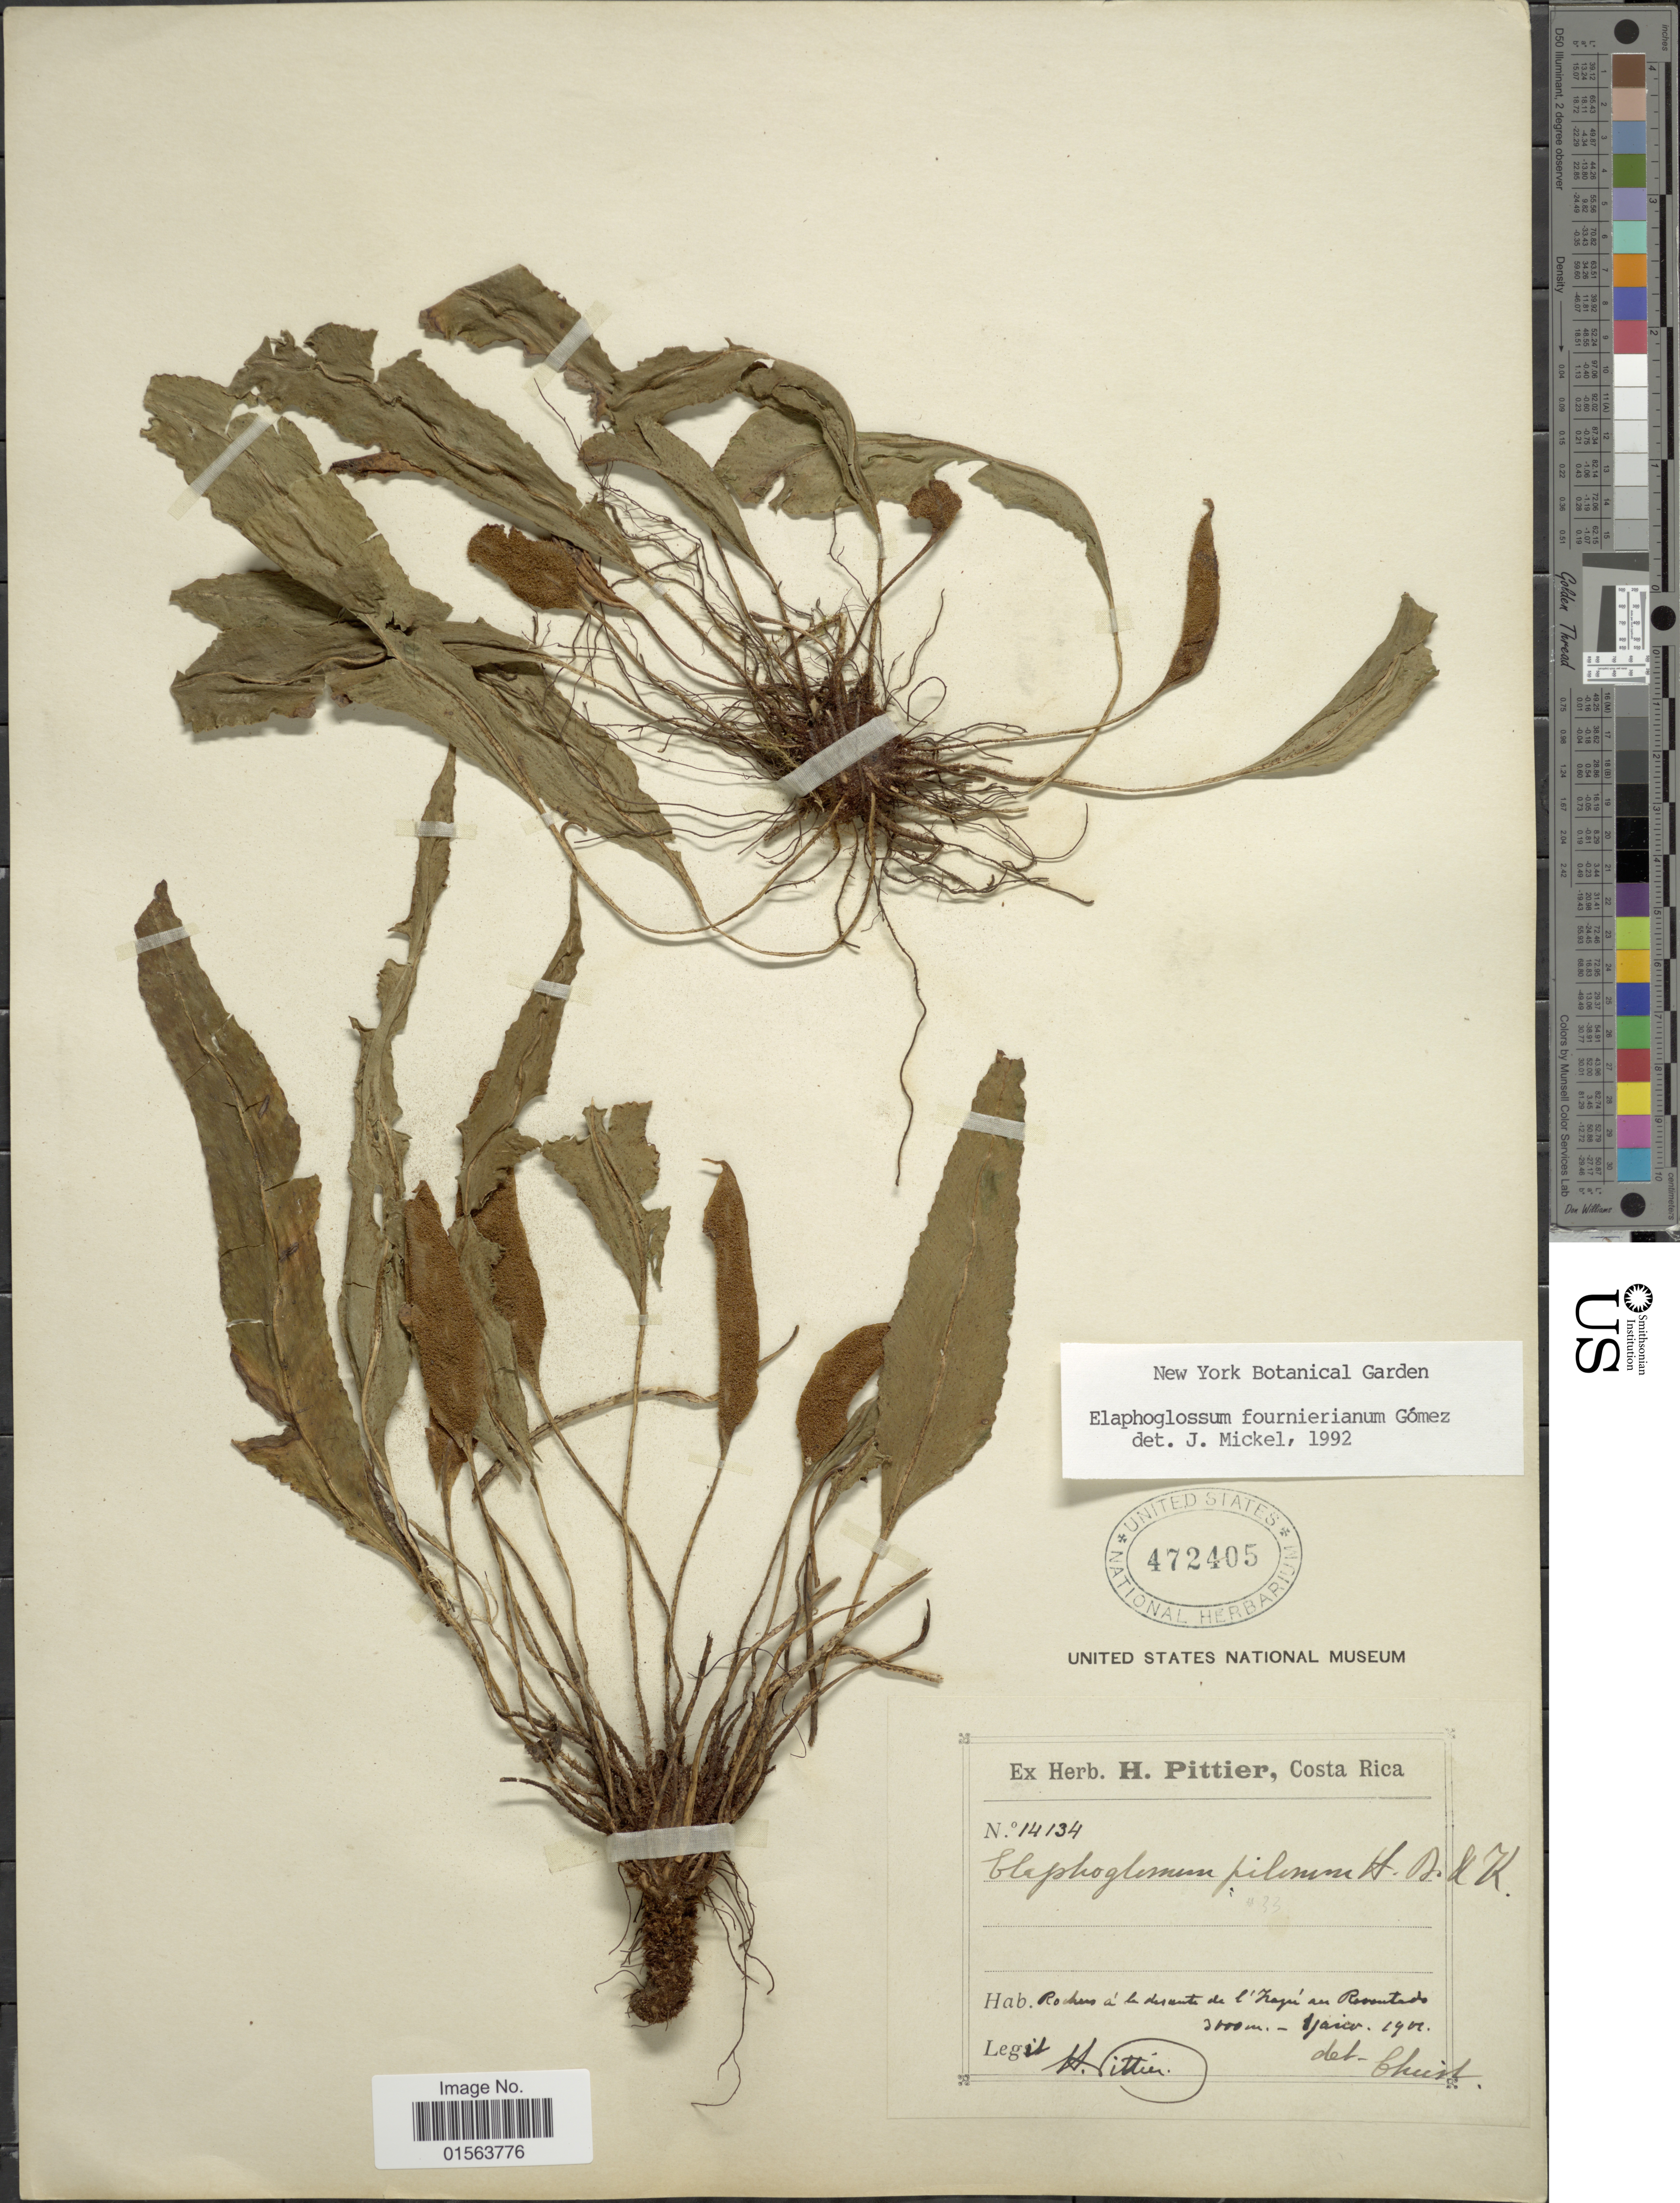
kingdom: Plantae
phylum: Tracheophyta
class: Polypodiopsida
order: Polypodiales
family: Dryopteridaceae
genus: Elaphoglossum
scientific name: Elaphoglossum fournierianum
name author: L.D. Gómez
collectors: H. F. Pittier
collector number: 14134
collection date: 1900-06-01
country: Costa Rica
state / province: Guanacaste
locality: Rochers a la descente de l' Irazu au Reventado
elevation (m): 3000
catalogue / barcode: US 472405